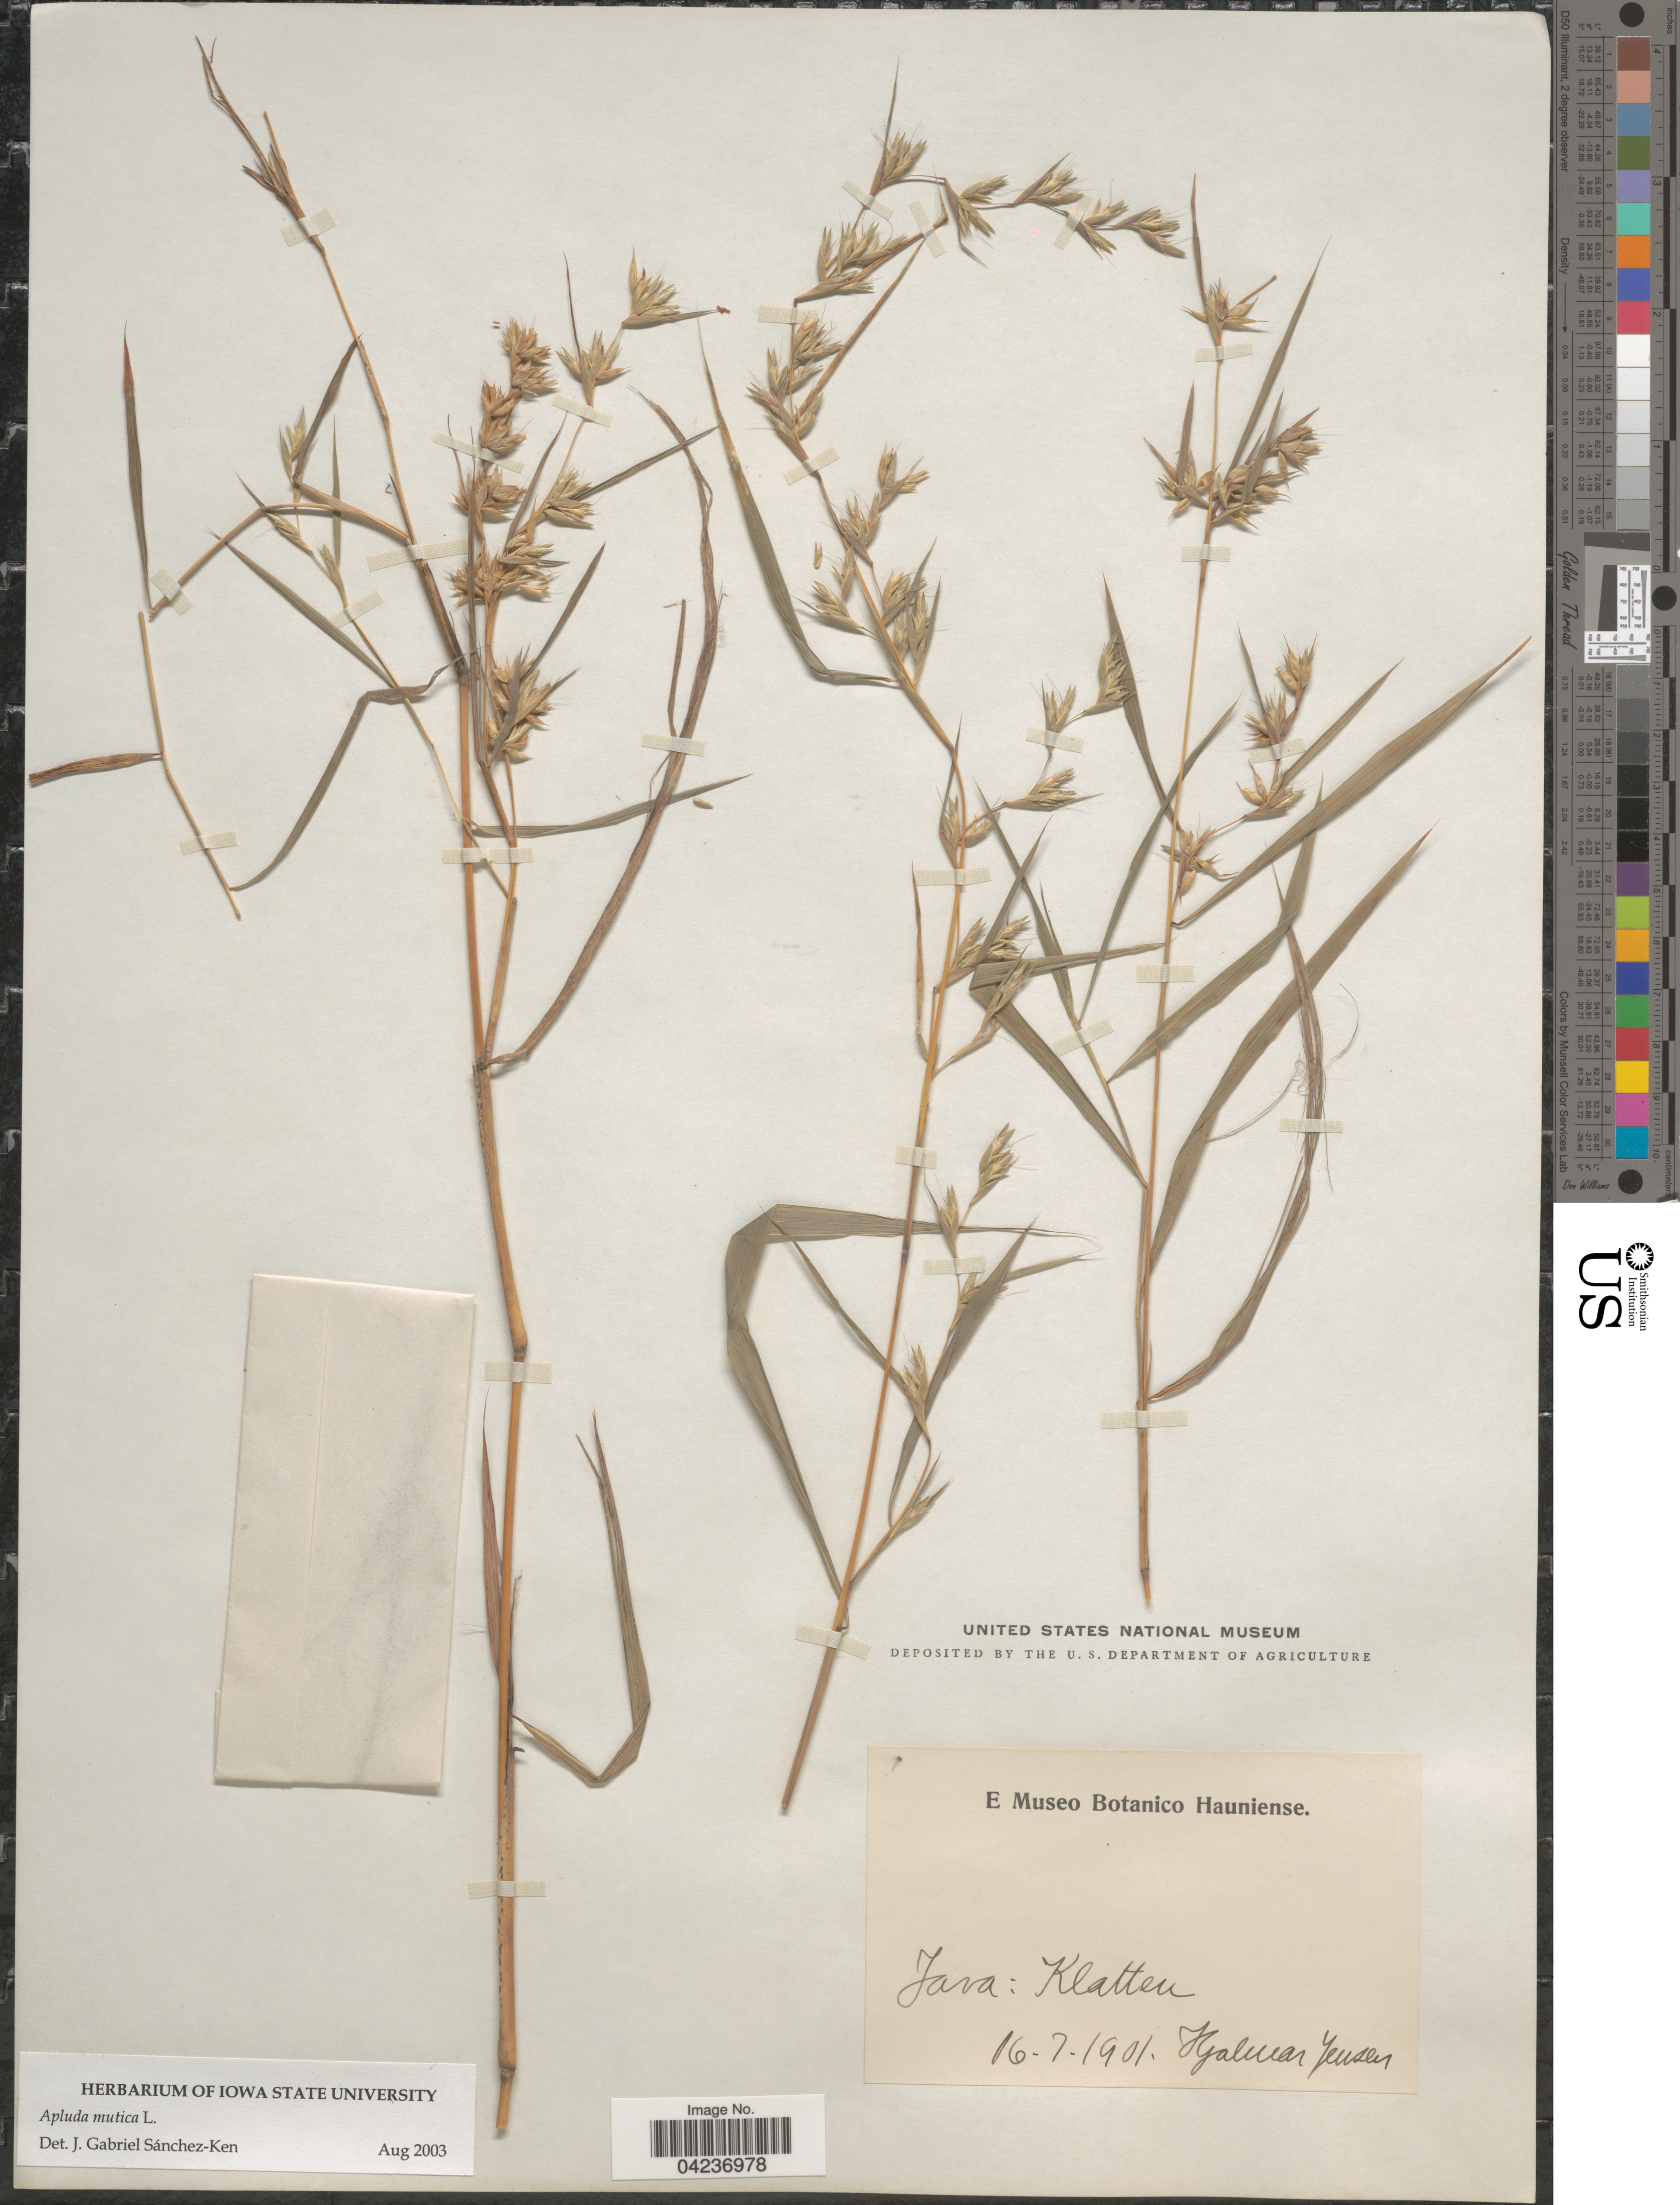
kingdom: Plantae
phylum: Tracheophyta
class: Liliopsida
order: Poales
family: Poaceae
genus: Apluda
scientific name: Apluda mutica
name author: L.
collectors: H. Jensen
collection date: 1901-07-16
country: Indonesia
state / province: Java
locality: Klatten.